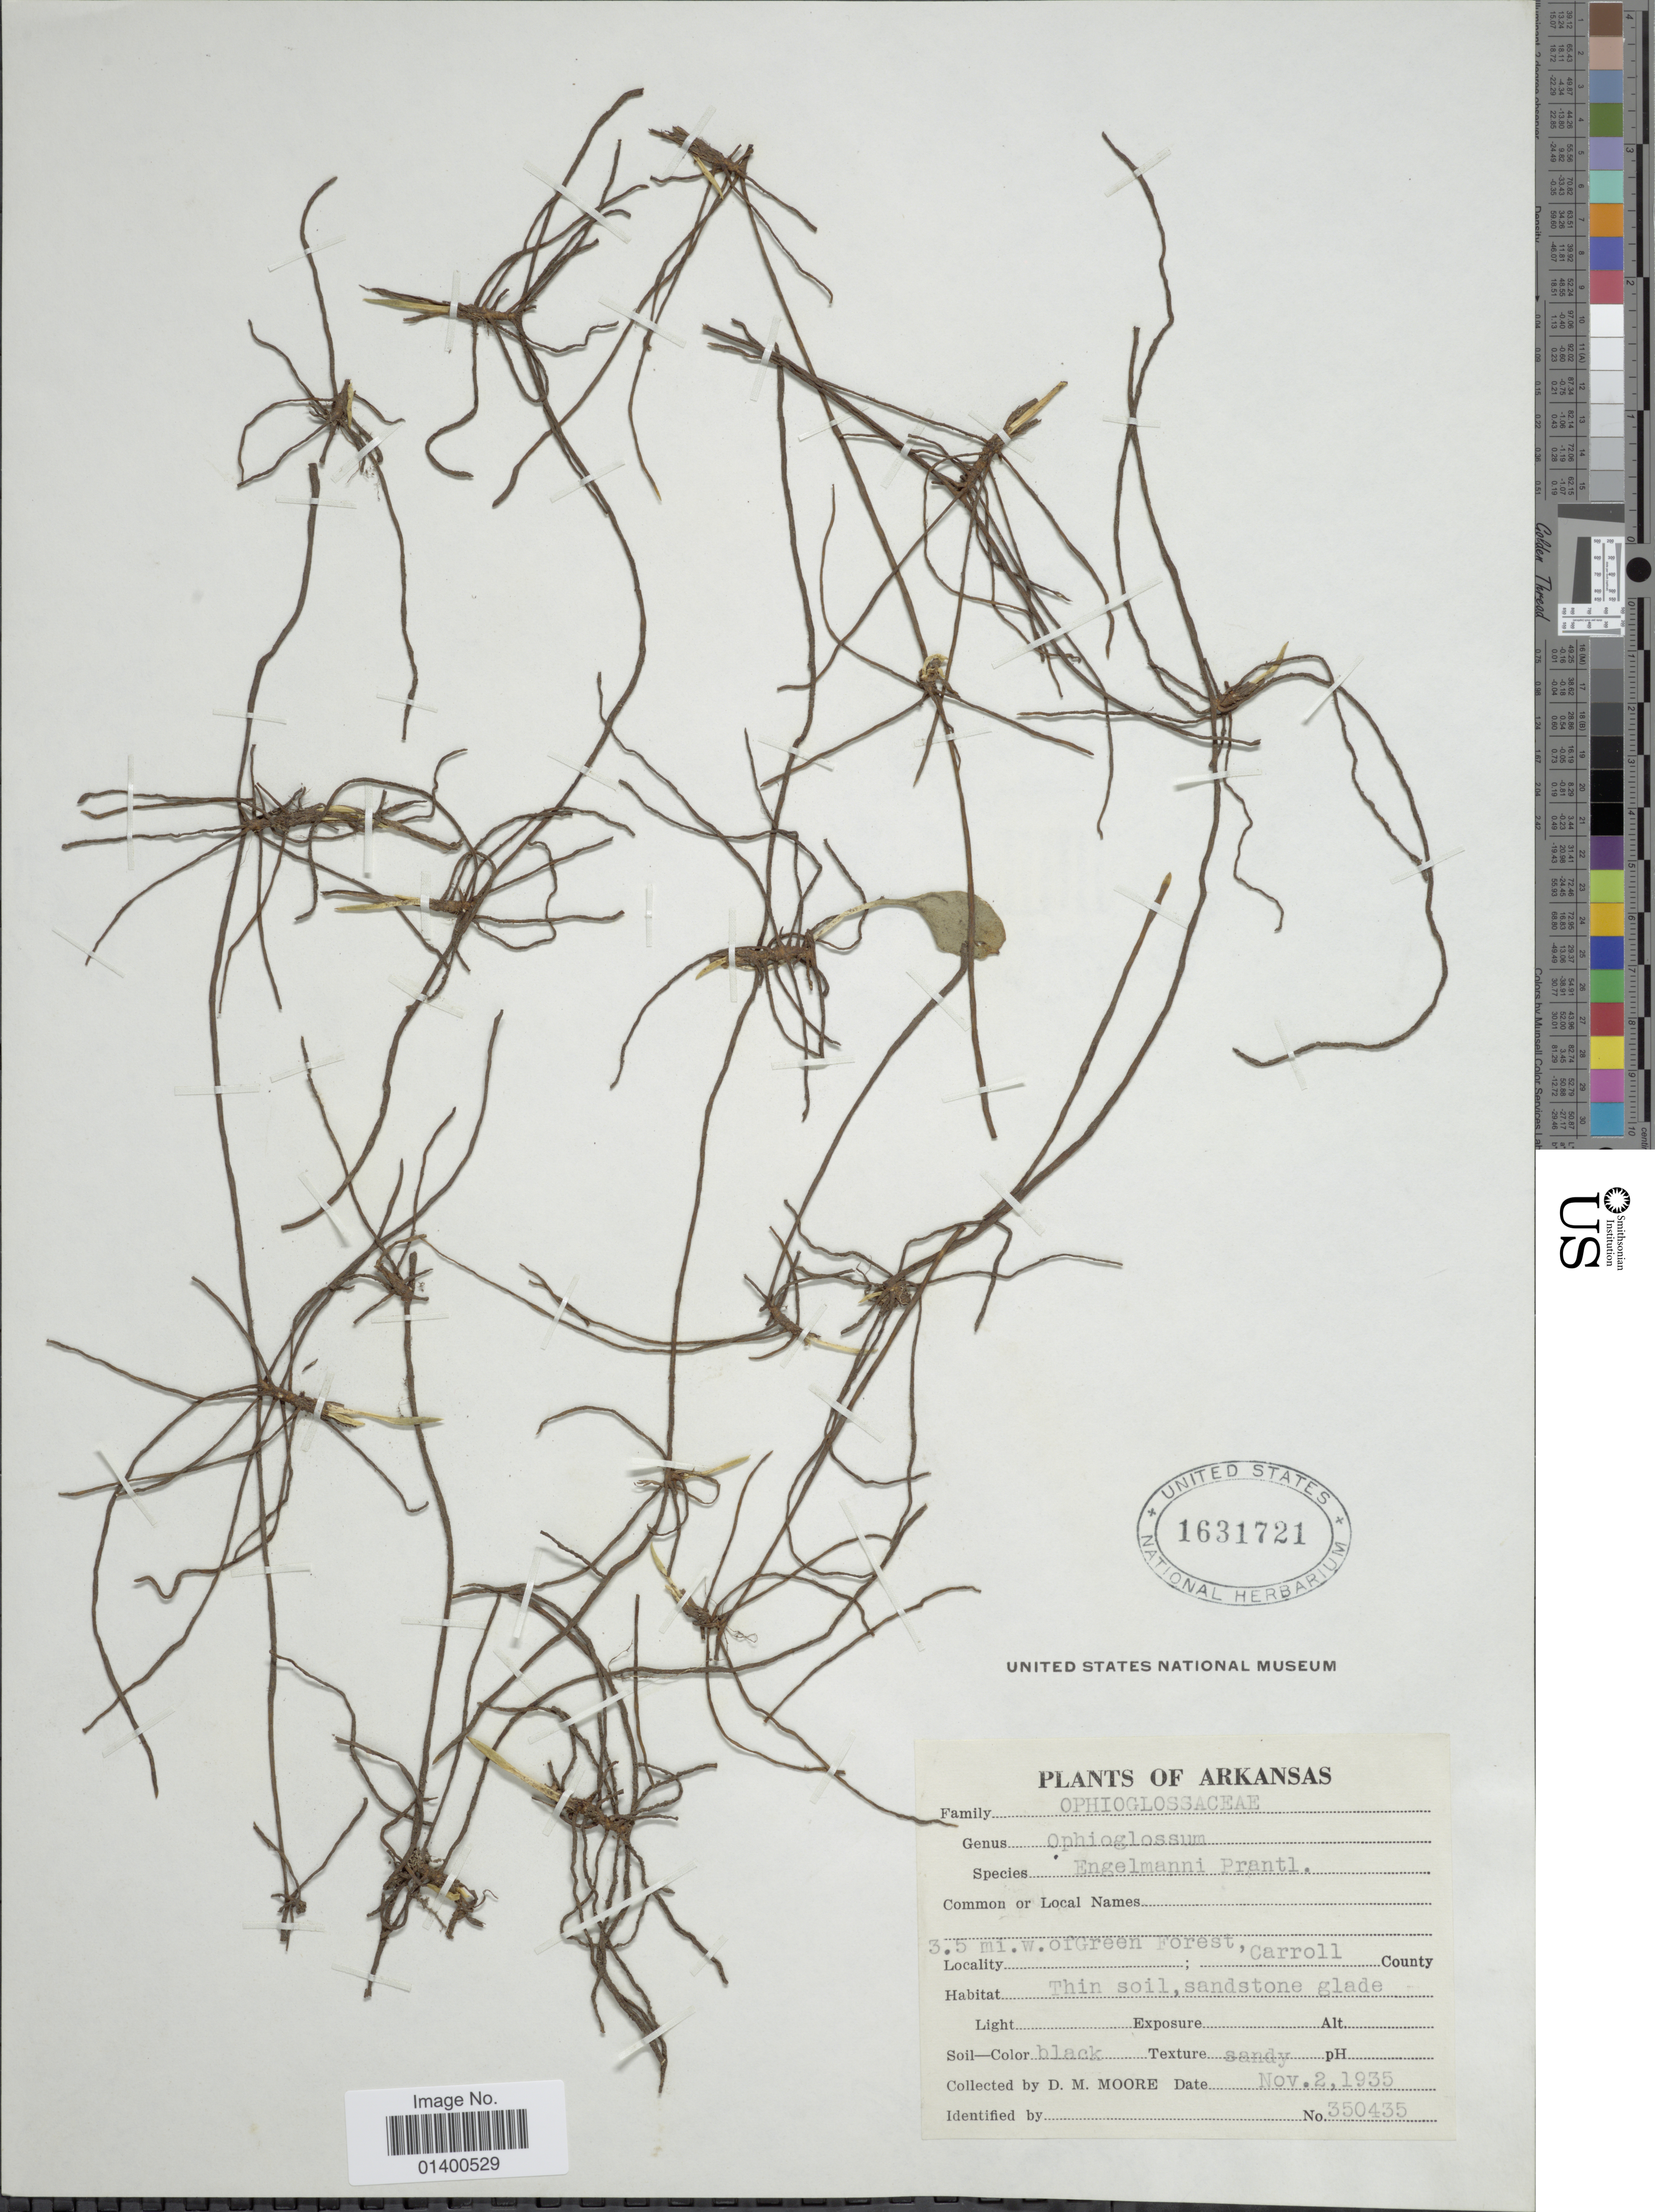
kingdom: Plantae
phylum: Tracheophyta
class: Polypodiopsida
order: Ophioglossales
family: Ophioglossaceae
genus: Ophioglossum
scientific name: Ophioglossum engelmannii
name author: Prantl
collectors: D. Moore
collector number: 350435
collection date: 1935-11-02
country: United States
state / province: Arkansas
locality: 3.5 mi. w. of Green Forest, Carroll County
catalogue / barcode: US 1631721